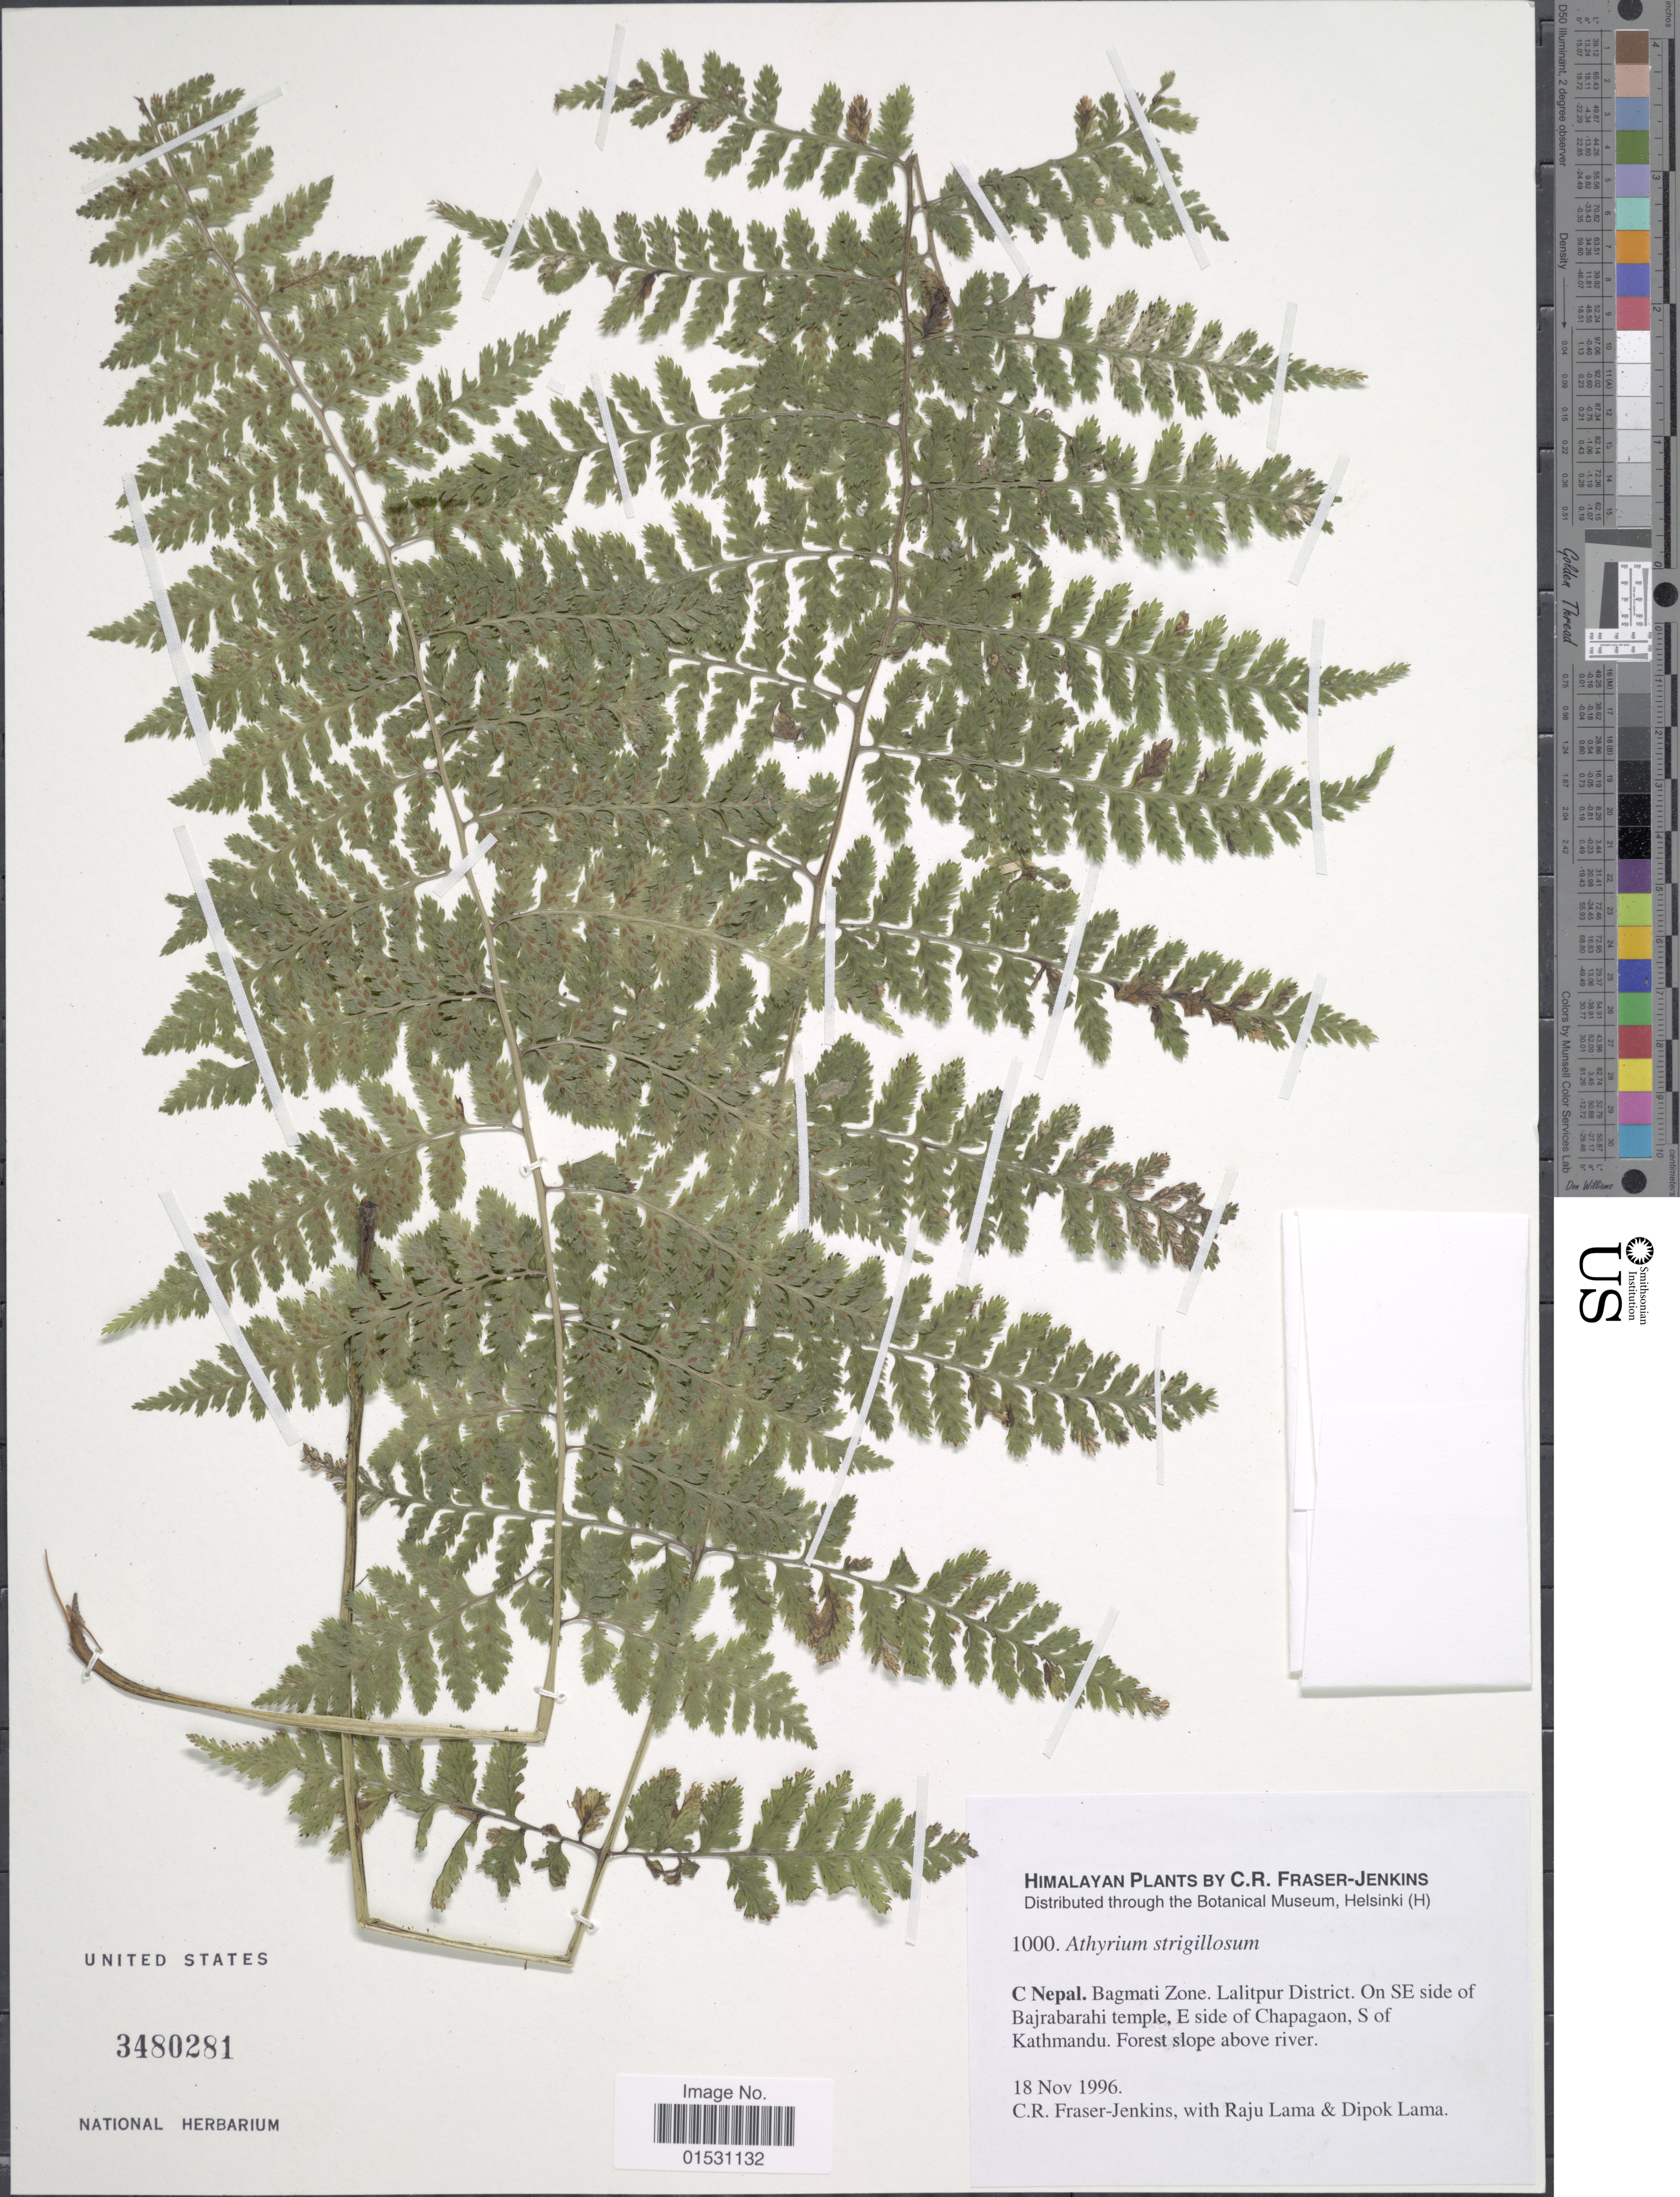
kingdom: Plantae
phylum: Tracheophyta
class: Polypodiopsida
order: Polypodiales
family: Athyriaceae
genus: Athyrium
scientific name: Athyrium strigillosum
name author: (T. Moore ex E.J. Lowe) Salomon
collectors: C. R. Fraser-Jenkins, R. Lama & D. Lama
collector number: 1000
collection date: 1996-11-18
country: Nepal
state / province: Bagmati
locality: Himalayan. C Nepal. Bagmati Zone. Lalitpur District. On SE side of Bajrabarahi temple, E side of Chapagaon, S of Kathmandu. Forest slope above river.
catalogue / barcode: US 3480281